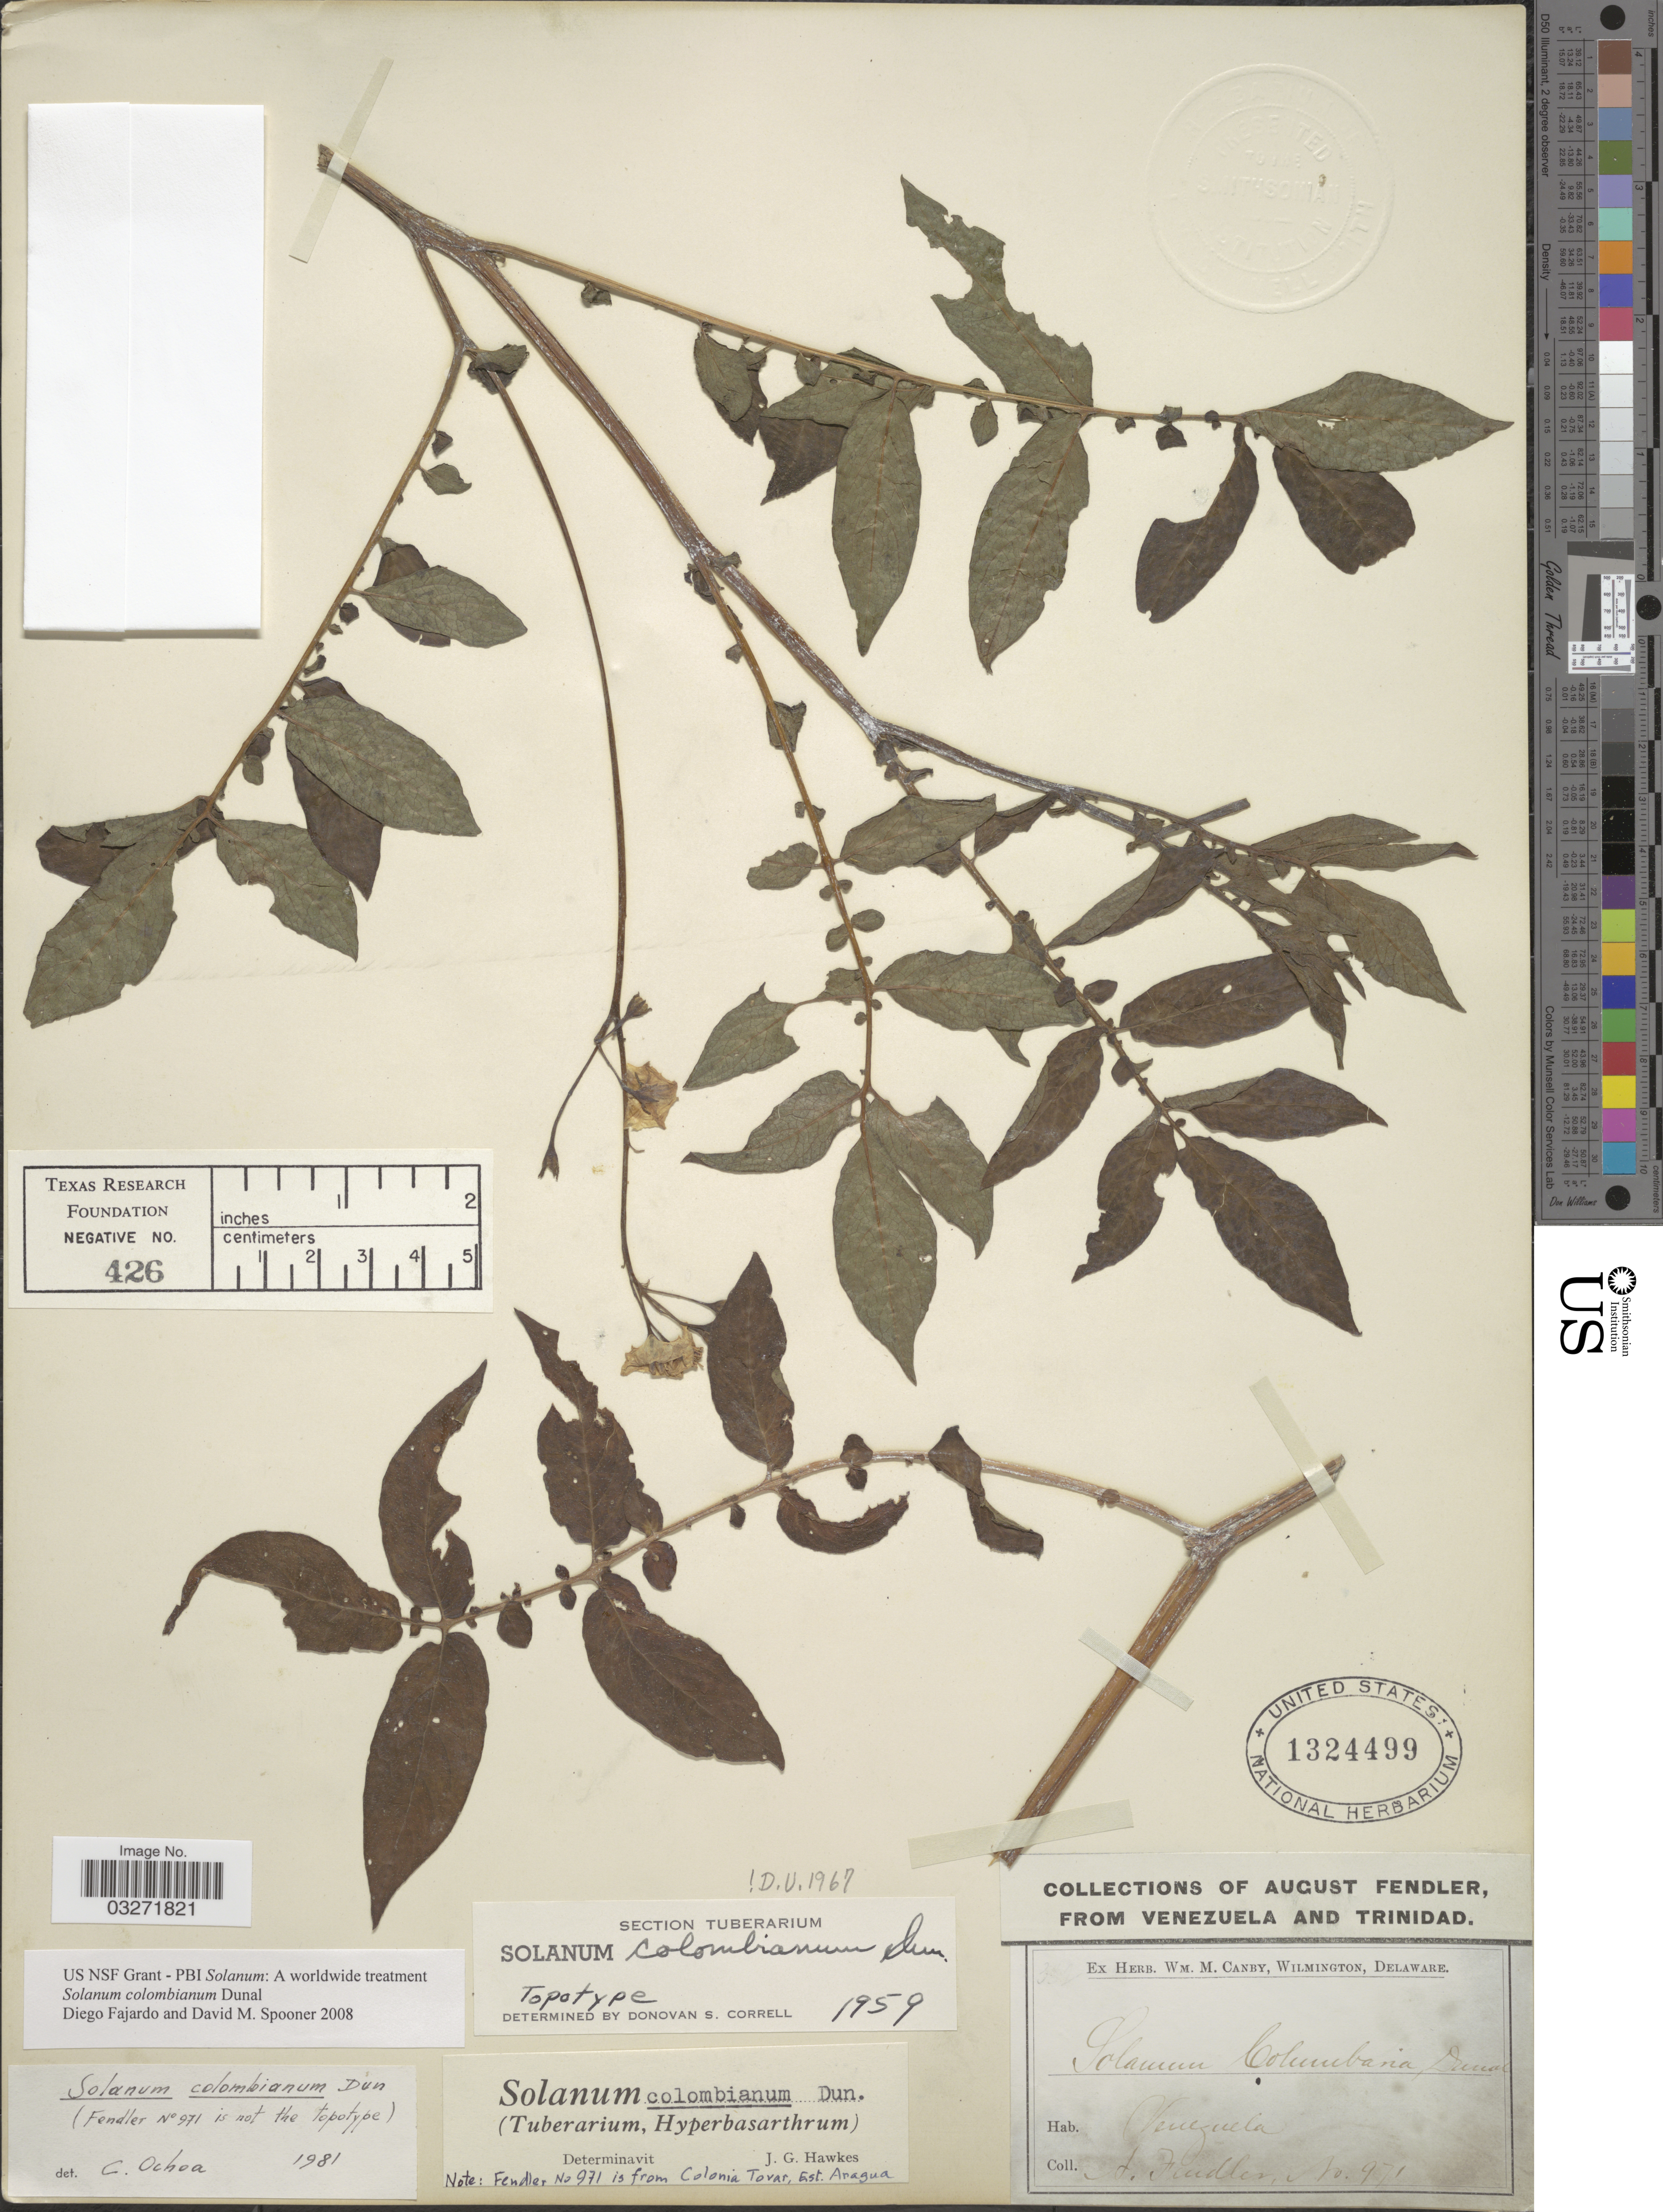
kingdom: Plantae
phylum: Tracheophyta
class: Magnoliopsida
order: Solanales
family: Solanaceae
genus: Solanum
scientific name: Solanum colombianum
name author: Dunal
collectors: A. Fendler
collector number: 971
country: Venezuela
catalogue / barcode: US 1324499